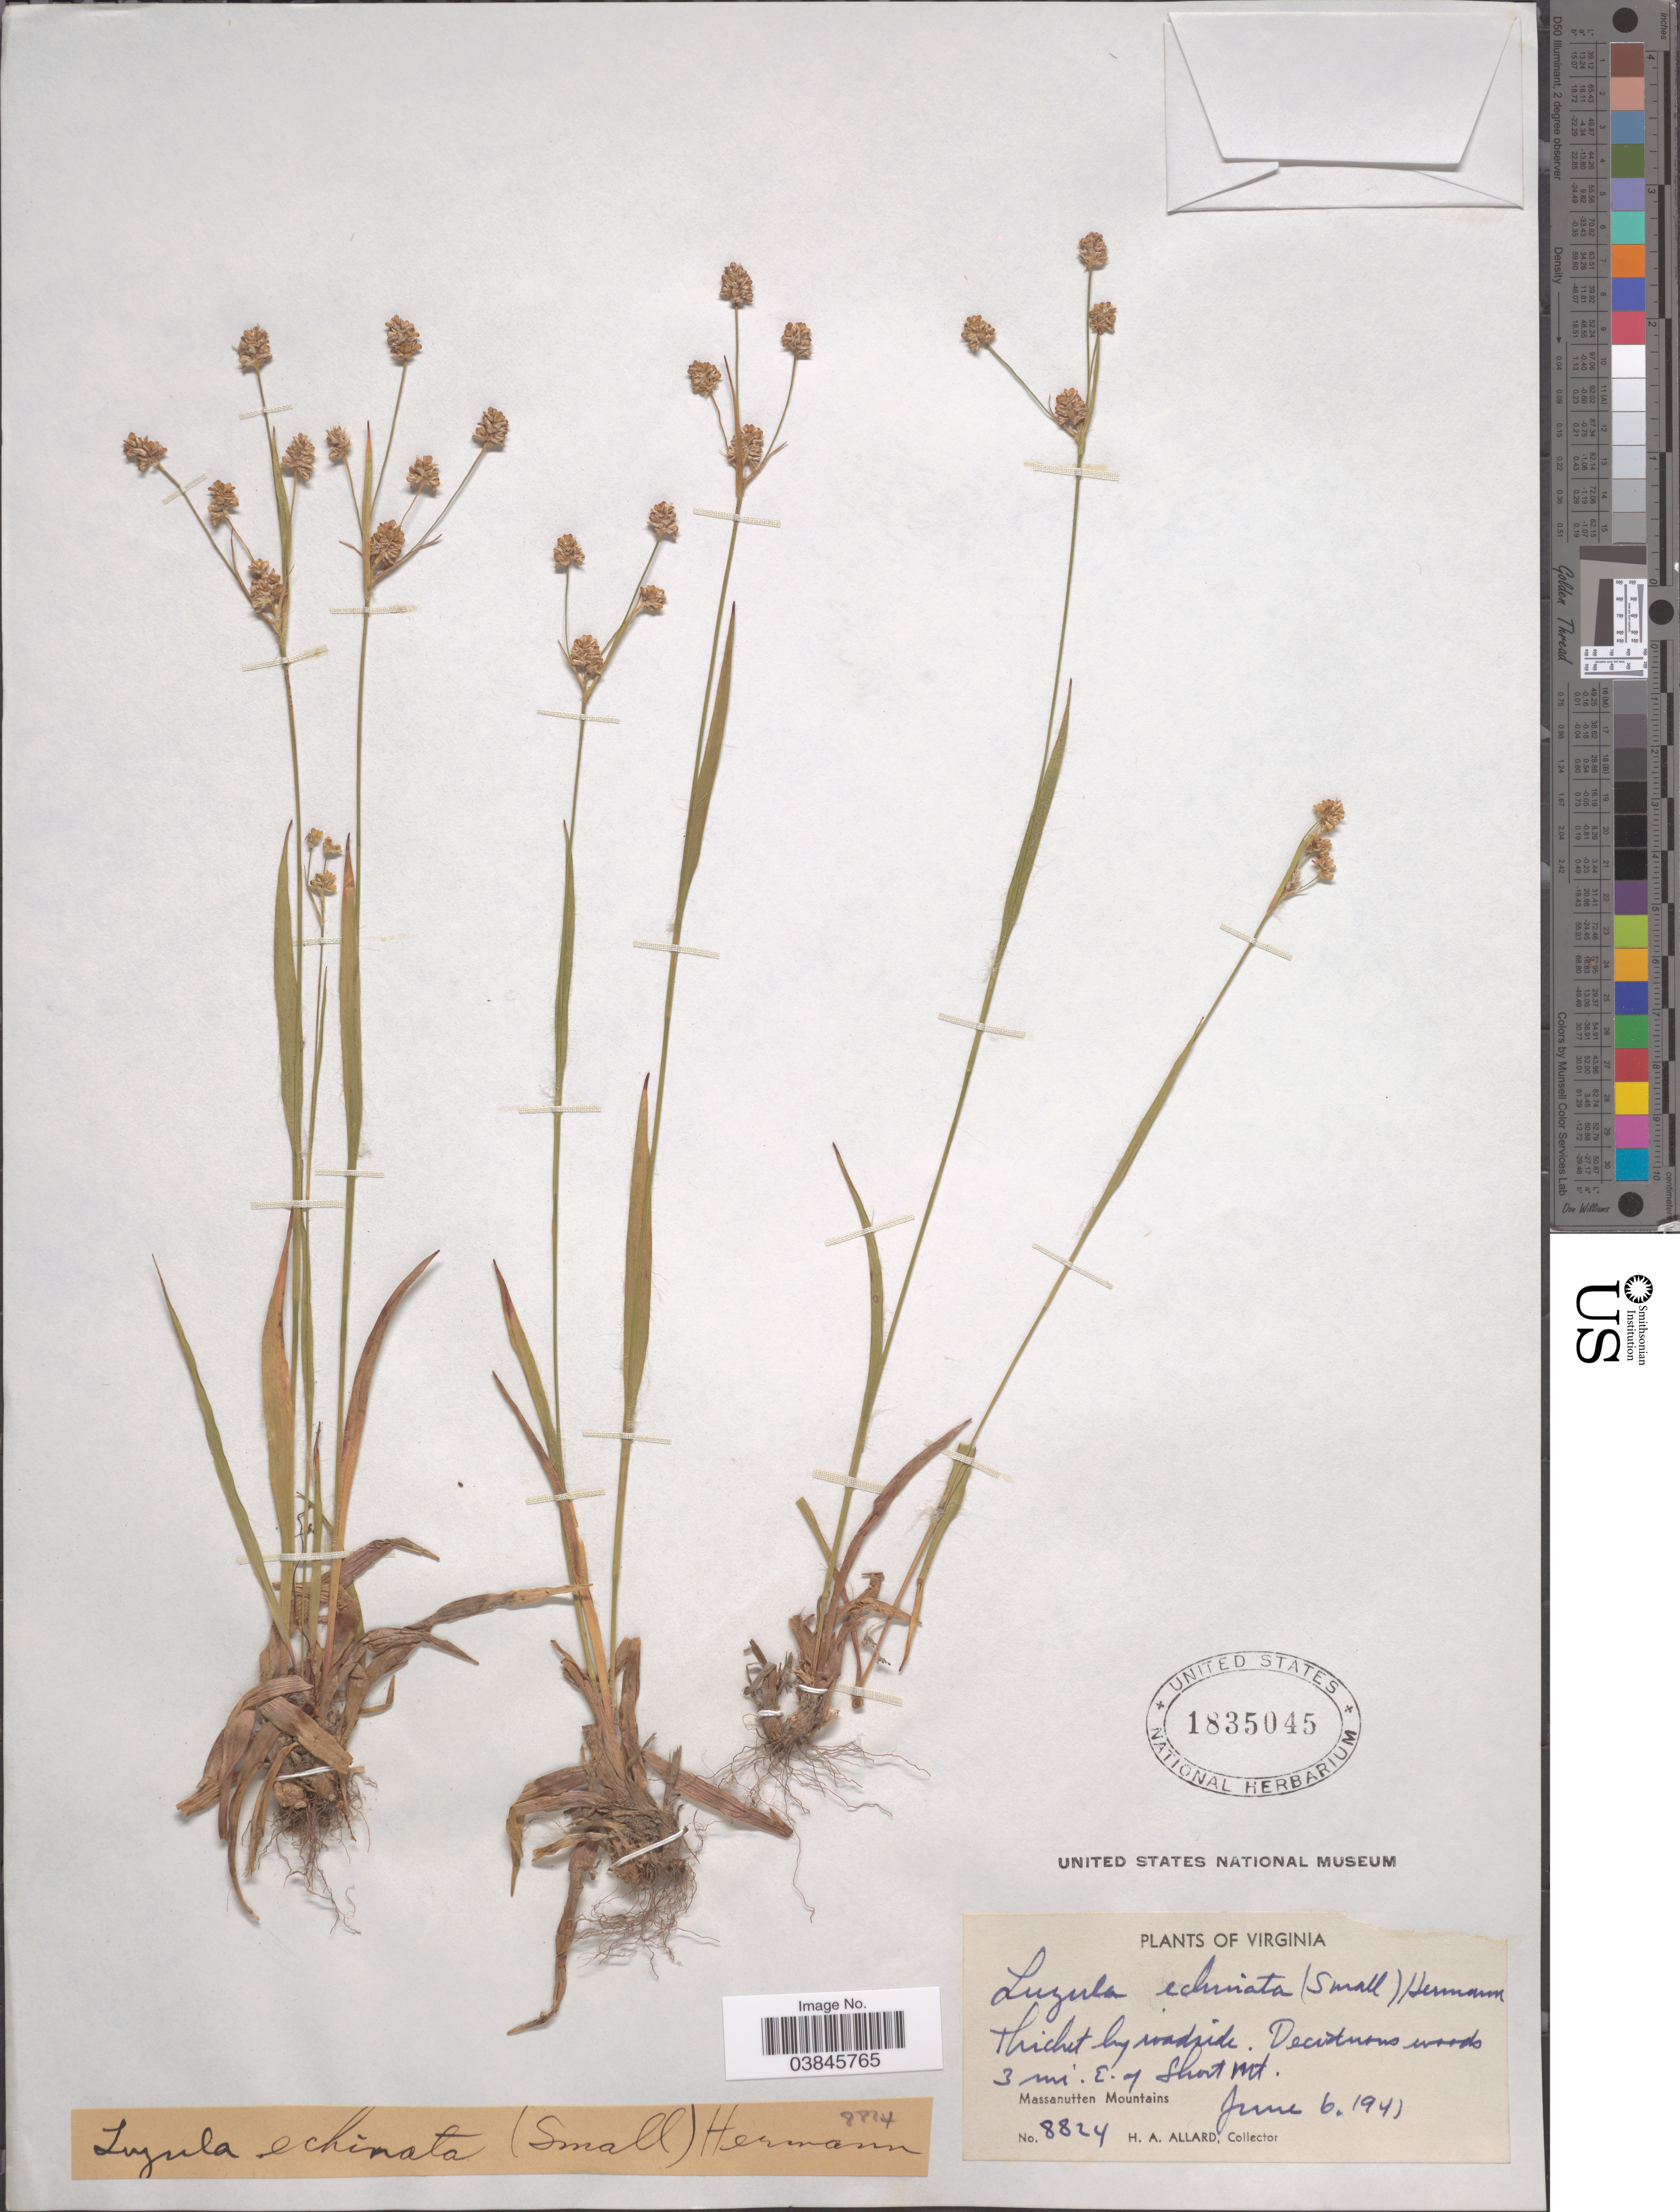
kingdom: Plantae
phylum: Tracheophyta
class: Liliopsida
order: Poales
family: Juncaceae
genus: Luzula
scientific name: Luzula echinata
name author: (Small) F.J. Herm.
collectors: H. A. Allard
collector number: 8824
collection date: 1941-06-06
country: United States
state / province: Virginia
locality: Thicket by roadside. 3 mi. E. of Short Mt. Massanutten Mountains.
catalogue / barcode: US 1835045